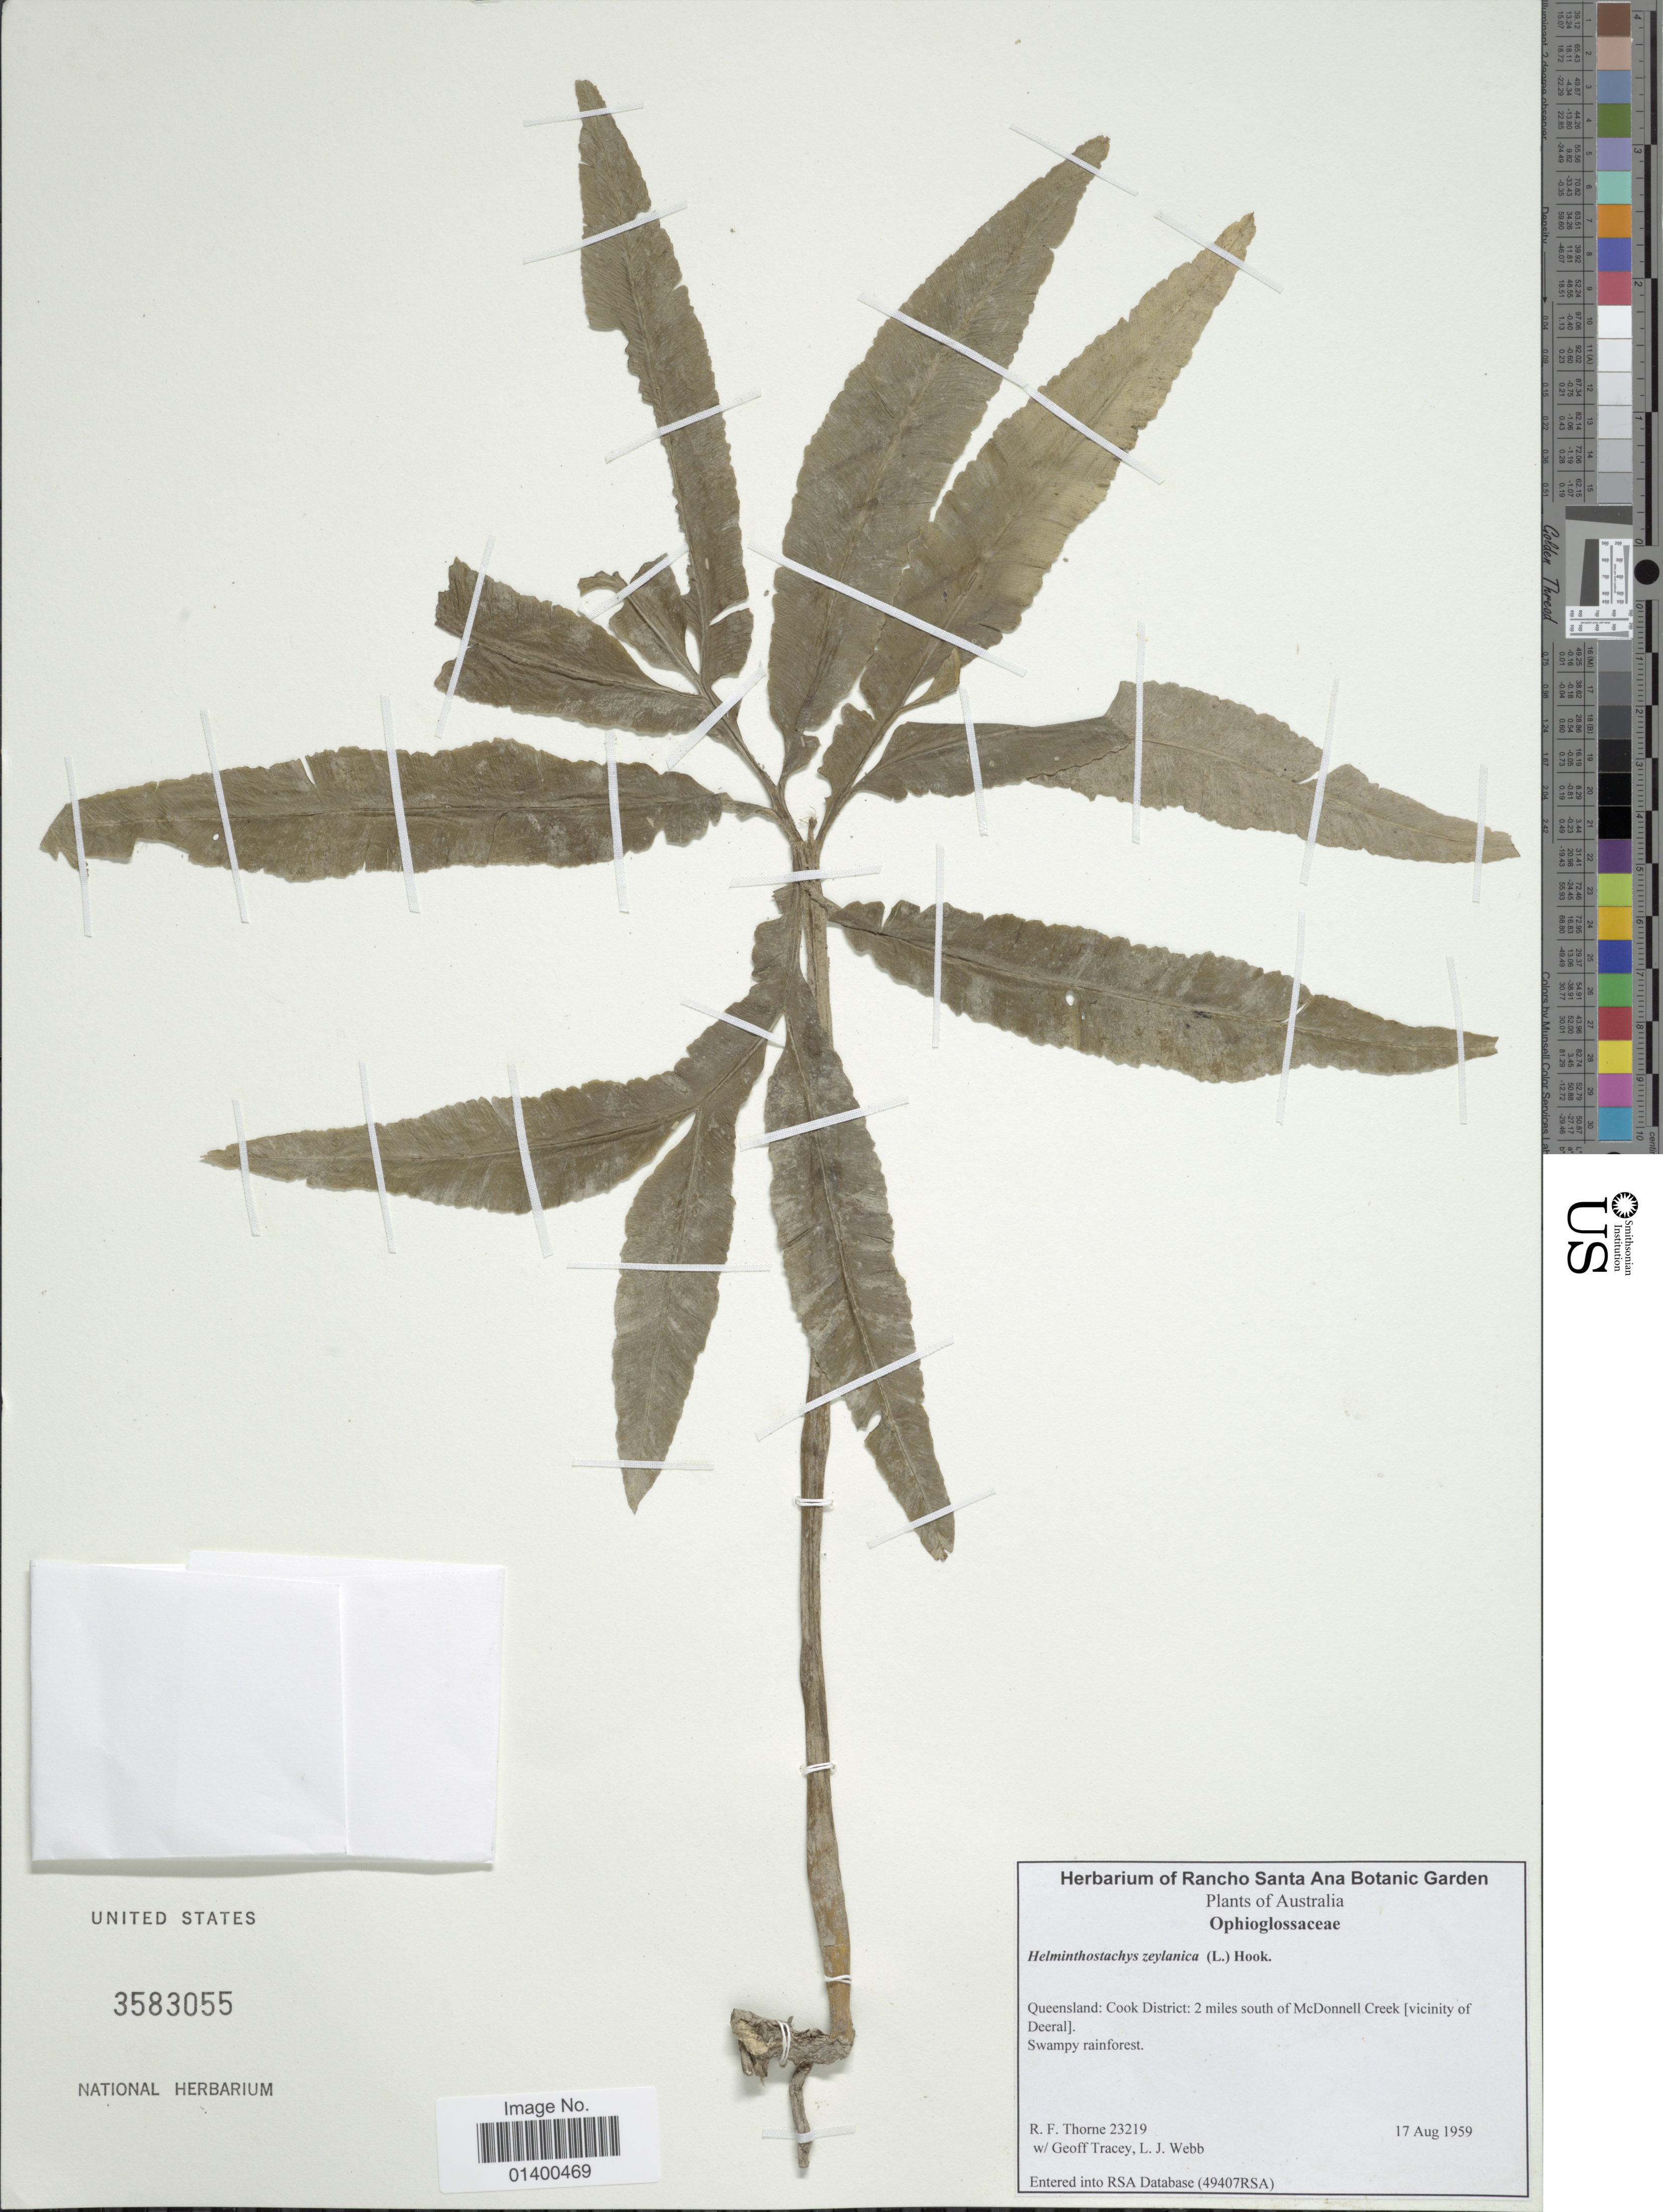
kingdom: Plantae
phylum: Tracheophyta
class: Polypodiopsida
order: Ophioglossales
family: Ophioglossaceae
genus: Helminthostachys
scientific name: Helminthostachys zeylanica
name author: (L.) Hook.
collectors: R. F. Thorne, G. Tracey & L. Webb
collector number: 23219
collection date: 1959-08-17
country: Australia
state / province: Queensland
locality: Cook District: 2 miles south of McDonnell Creek (vicinity of Deeral)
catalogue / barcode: US 3583055